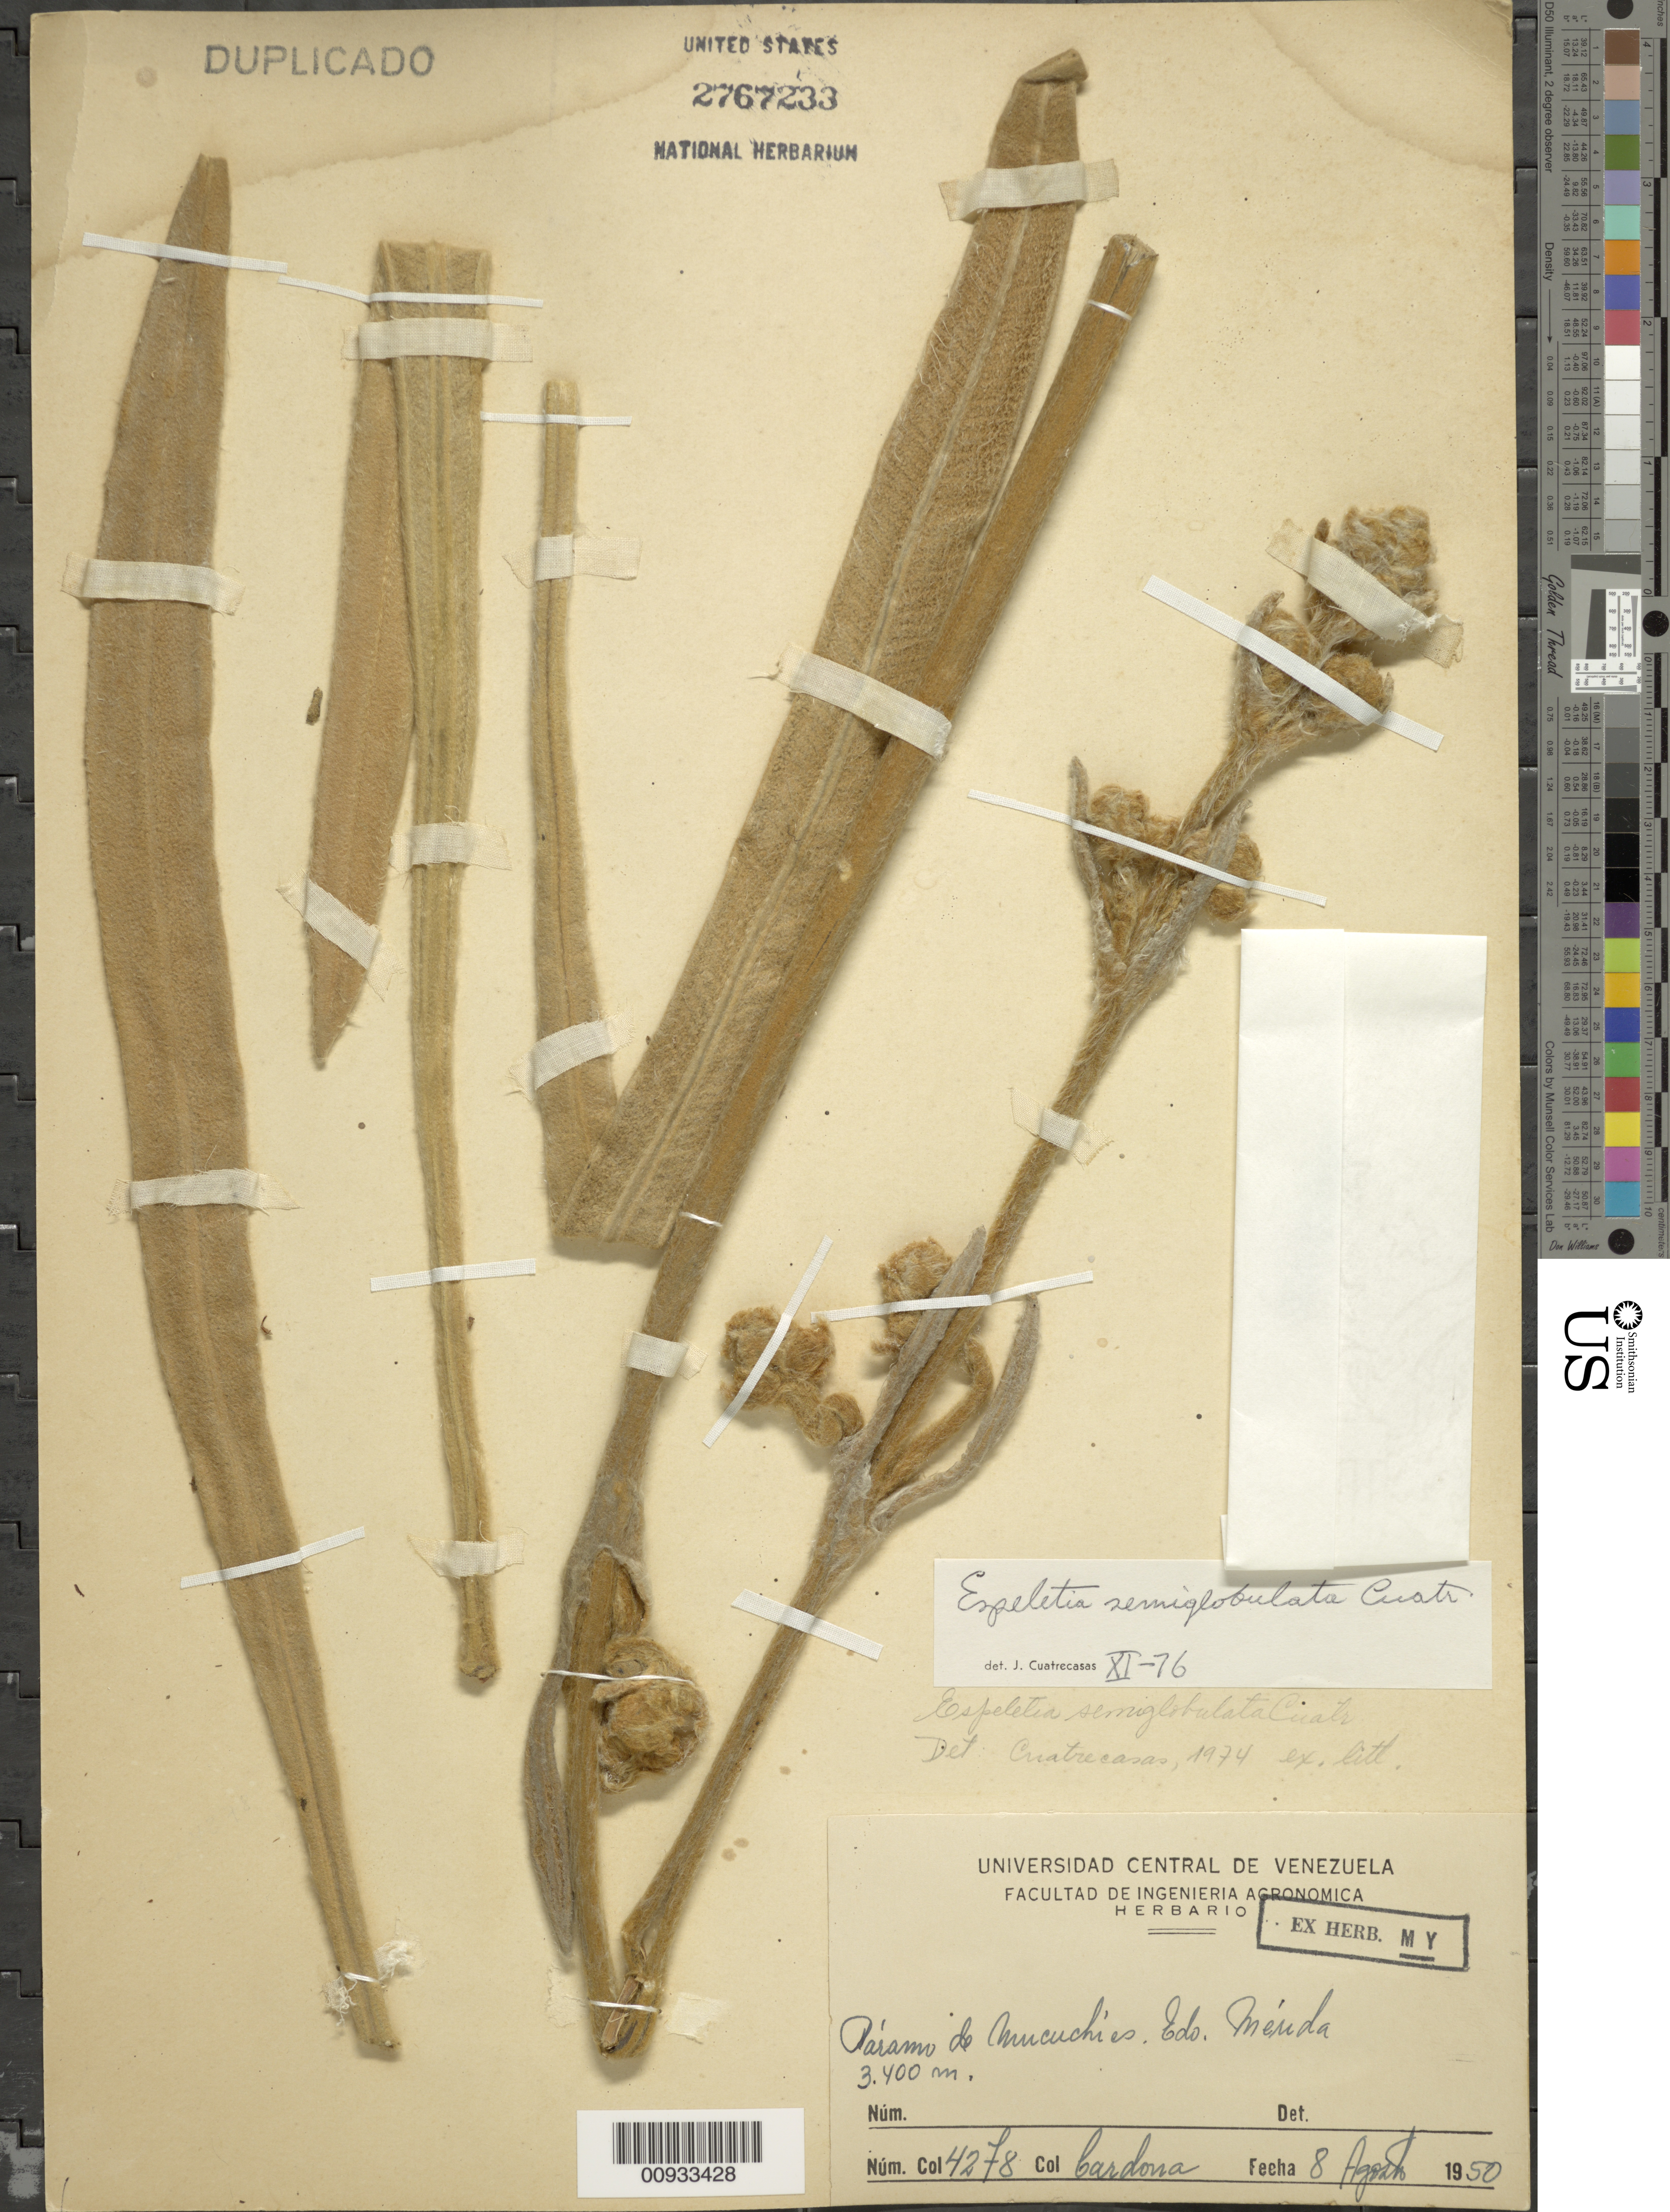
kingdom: Plantae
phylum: Tracheophyta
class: Magnoliopsida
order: Asterales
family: Asteraceae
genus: Espeletia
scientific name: Espeletia semiglobulata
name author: Cuatrec.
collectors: F. Cardona Puig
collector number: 4278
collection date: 1950-08-08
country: Venezuela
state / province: Mérida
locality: Páramo de Mucuchíes.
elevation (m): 3400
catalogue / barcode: US 2767233